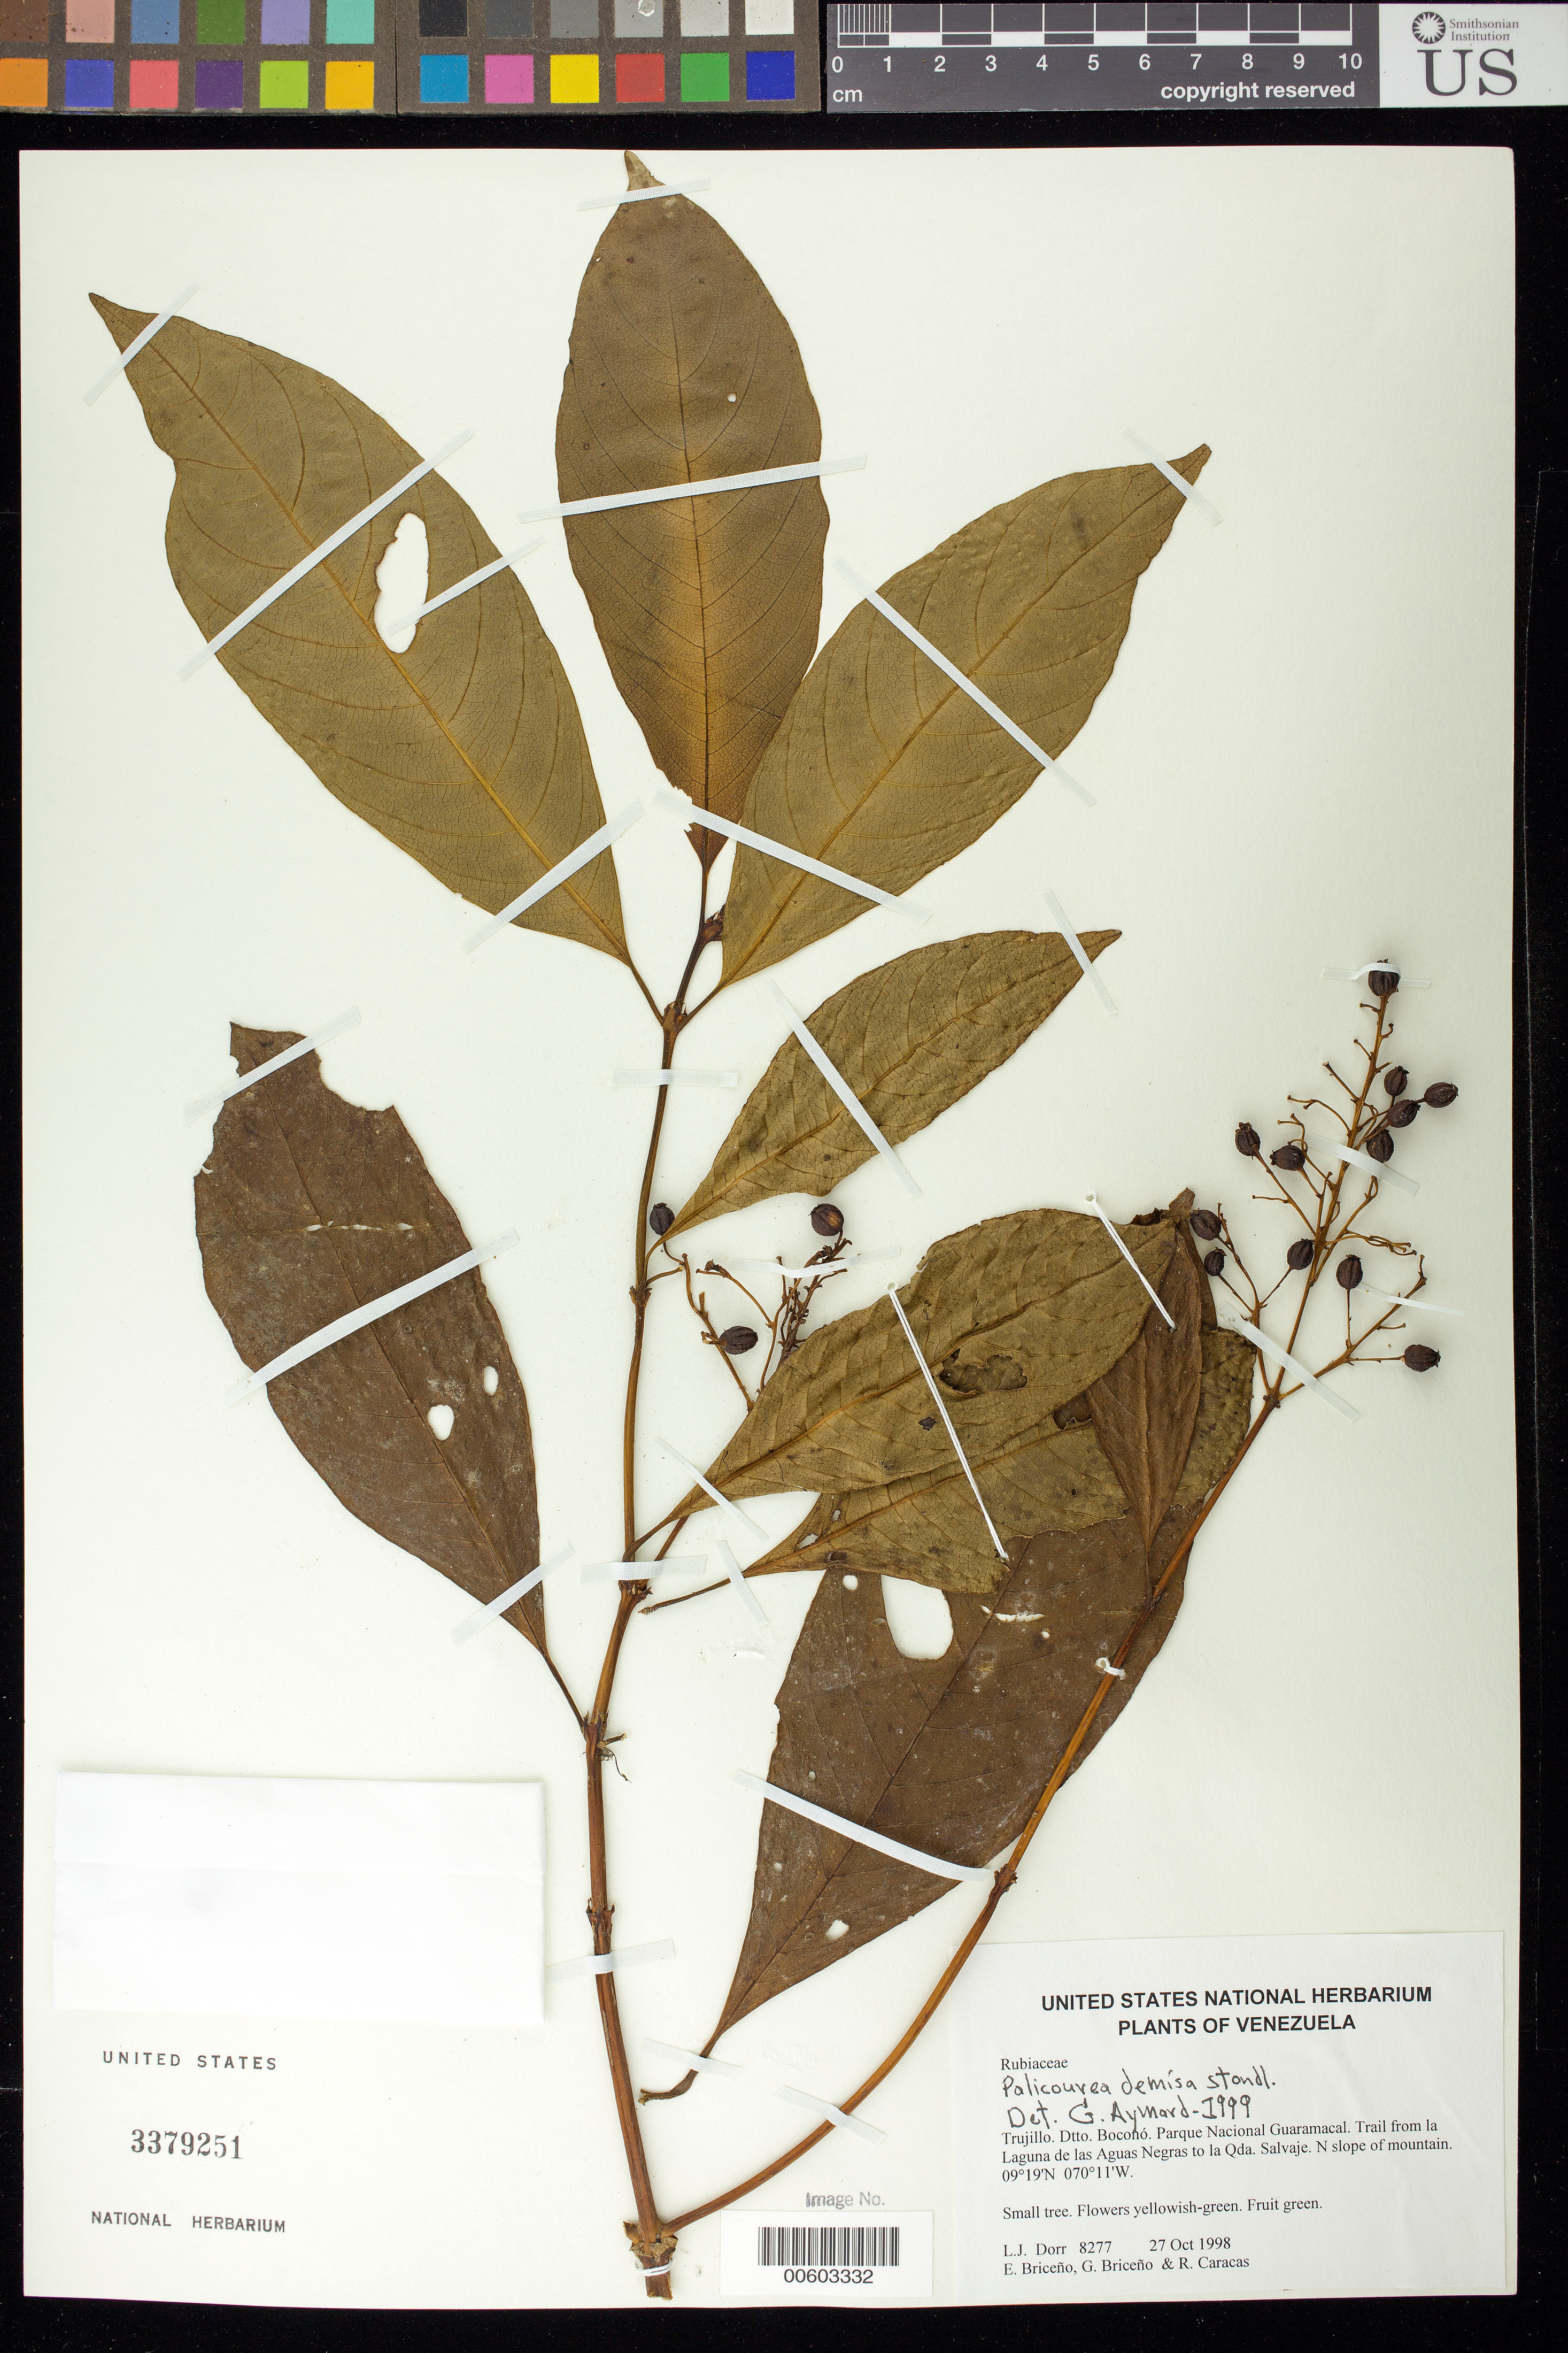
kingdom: Plantae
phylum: Tracheophyta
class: Magnoliopsida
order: Gentianales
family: Rubiaceae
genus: Palicourea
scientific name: Palicourea demissa var. chimo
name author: Standl.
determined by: Aymard C., G. A., (PORT), Univ. Nac. Exp. de los Llanos Ezequiel Zamora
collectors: L. J. Dorr, E. Briceño, G. Briceño & R. Caracas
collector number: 8277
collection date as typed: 27 Oct 1998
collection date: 1998-10-27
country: Venezuela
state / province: Trujillo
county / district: Boconó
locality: Parque Nacional Guaramacal. Trail from la Laguna de las Aguas Negras to la Qda. Salvaje. N slope of mountain.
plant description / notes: PORT, US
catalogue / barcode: US 3379251